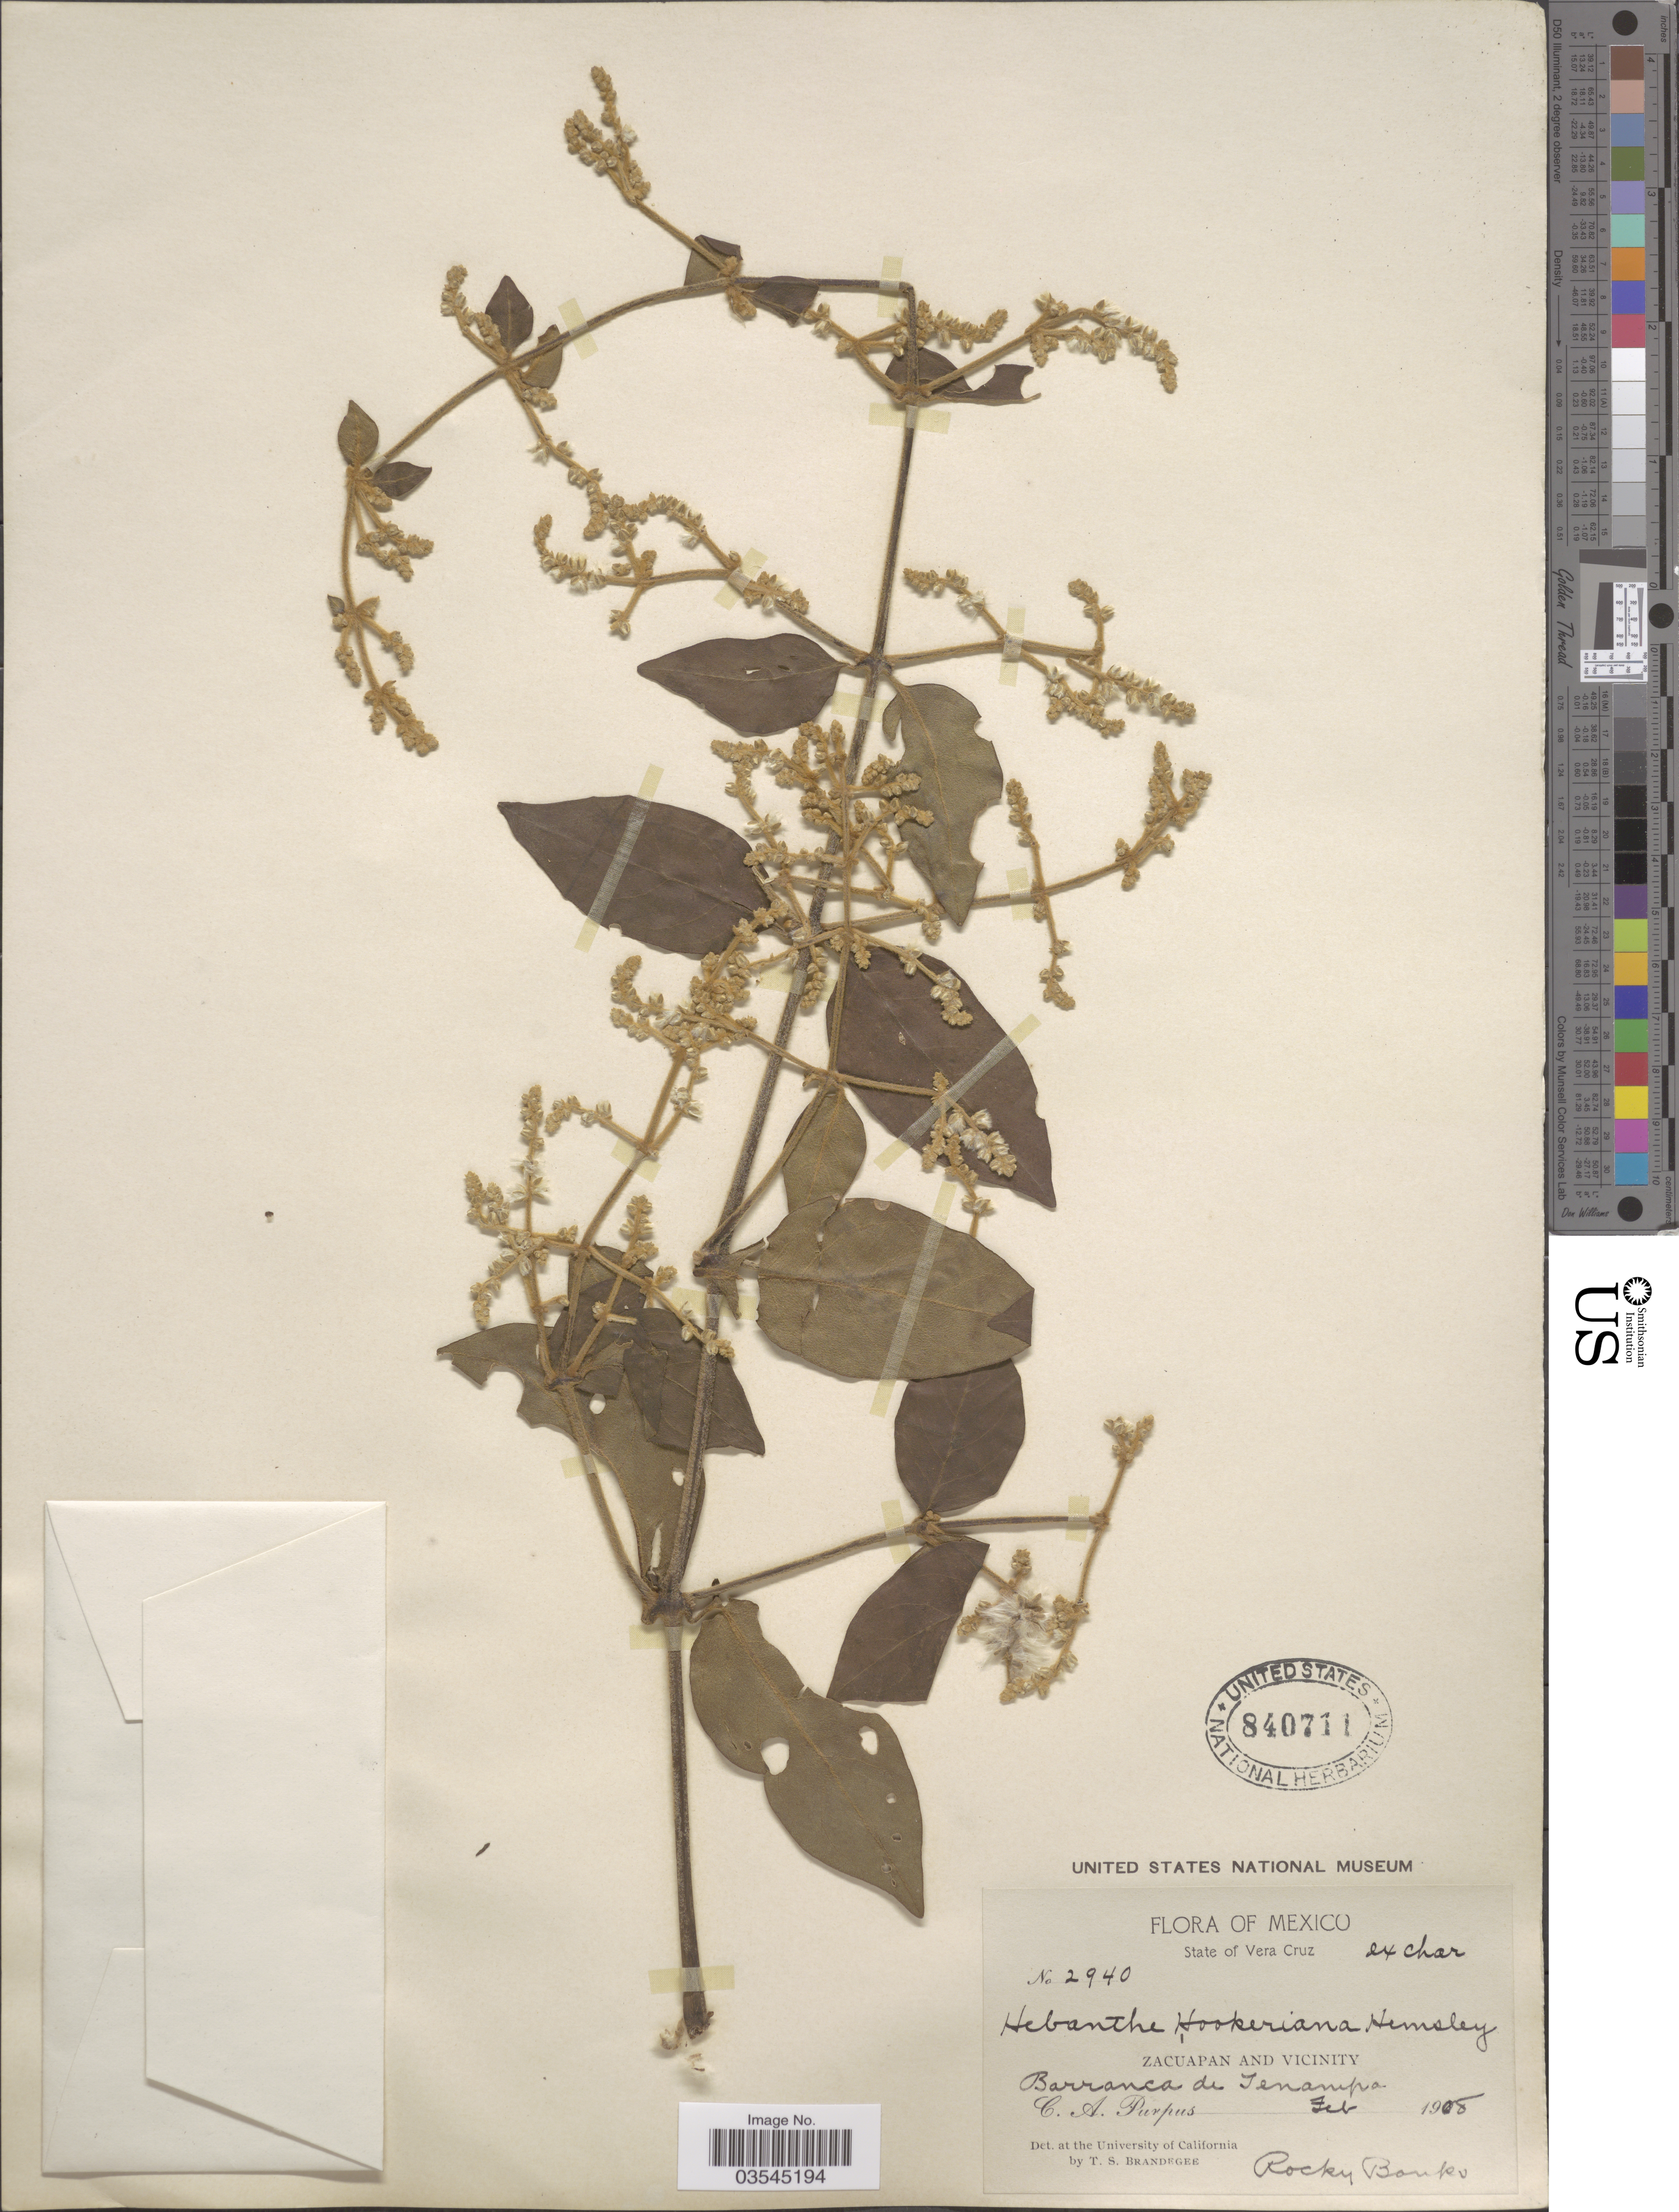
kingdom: Plantae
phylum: Tracheophyta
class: Magnoliopsida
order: Caryophyllales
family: Amaranthaceae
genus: Pfaffia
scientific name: Pfaffia hookeriana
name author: (Hemsl.) Greenm.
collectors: C. A. Purpus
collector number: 2940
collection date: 1908-02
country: Mexico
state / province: Veracruz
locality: State of Vera Cruz. Zacuapan and vicinity Barranca de Tenampa.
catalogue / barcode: US 840711